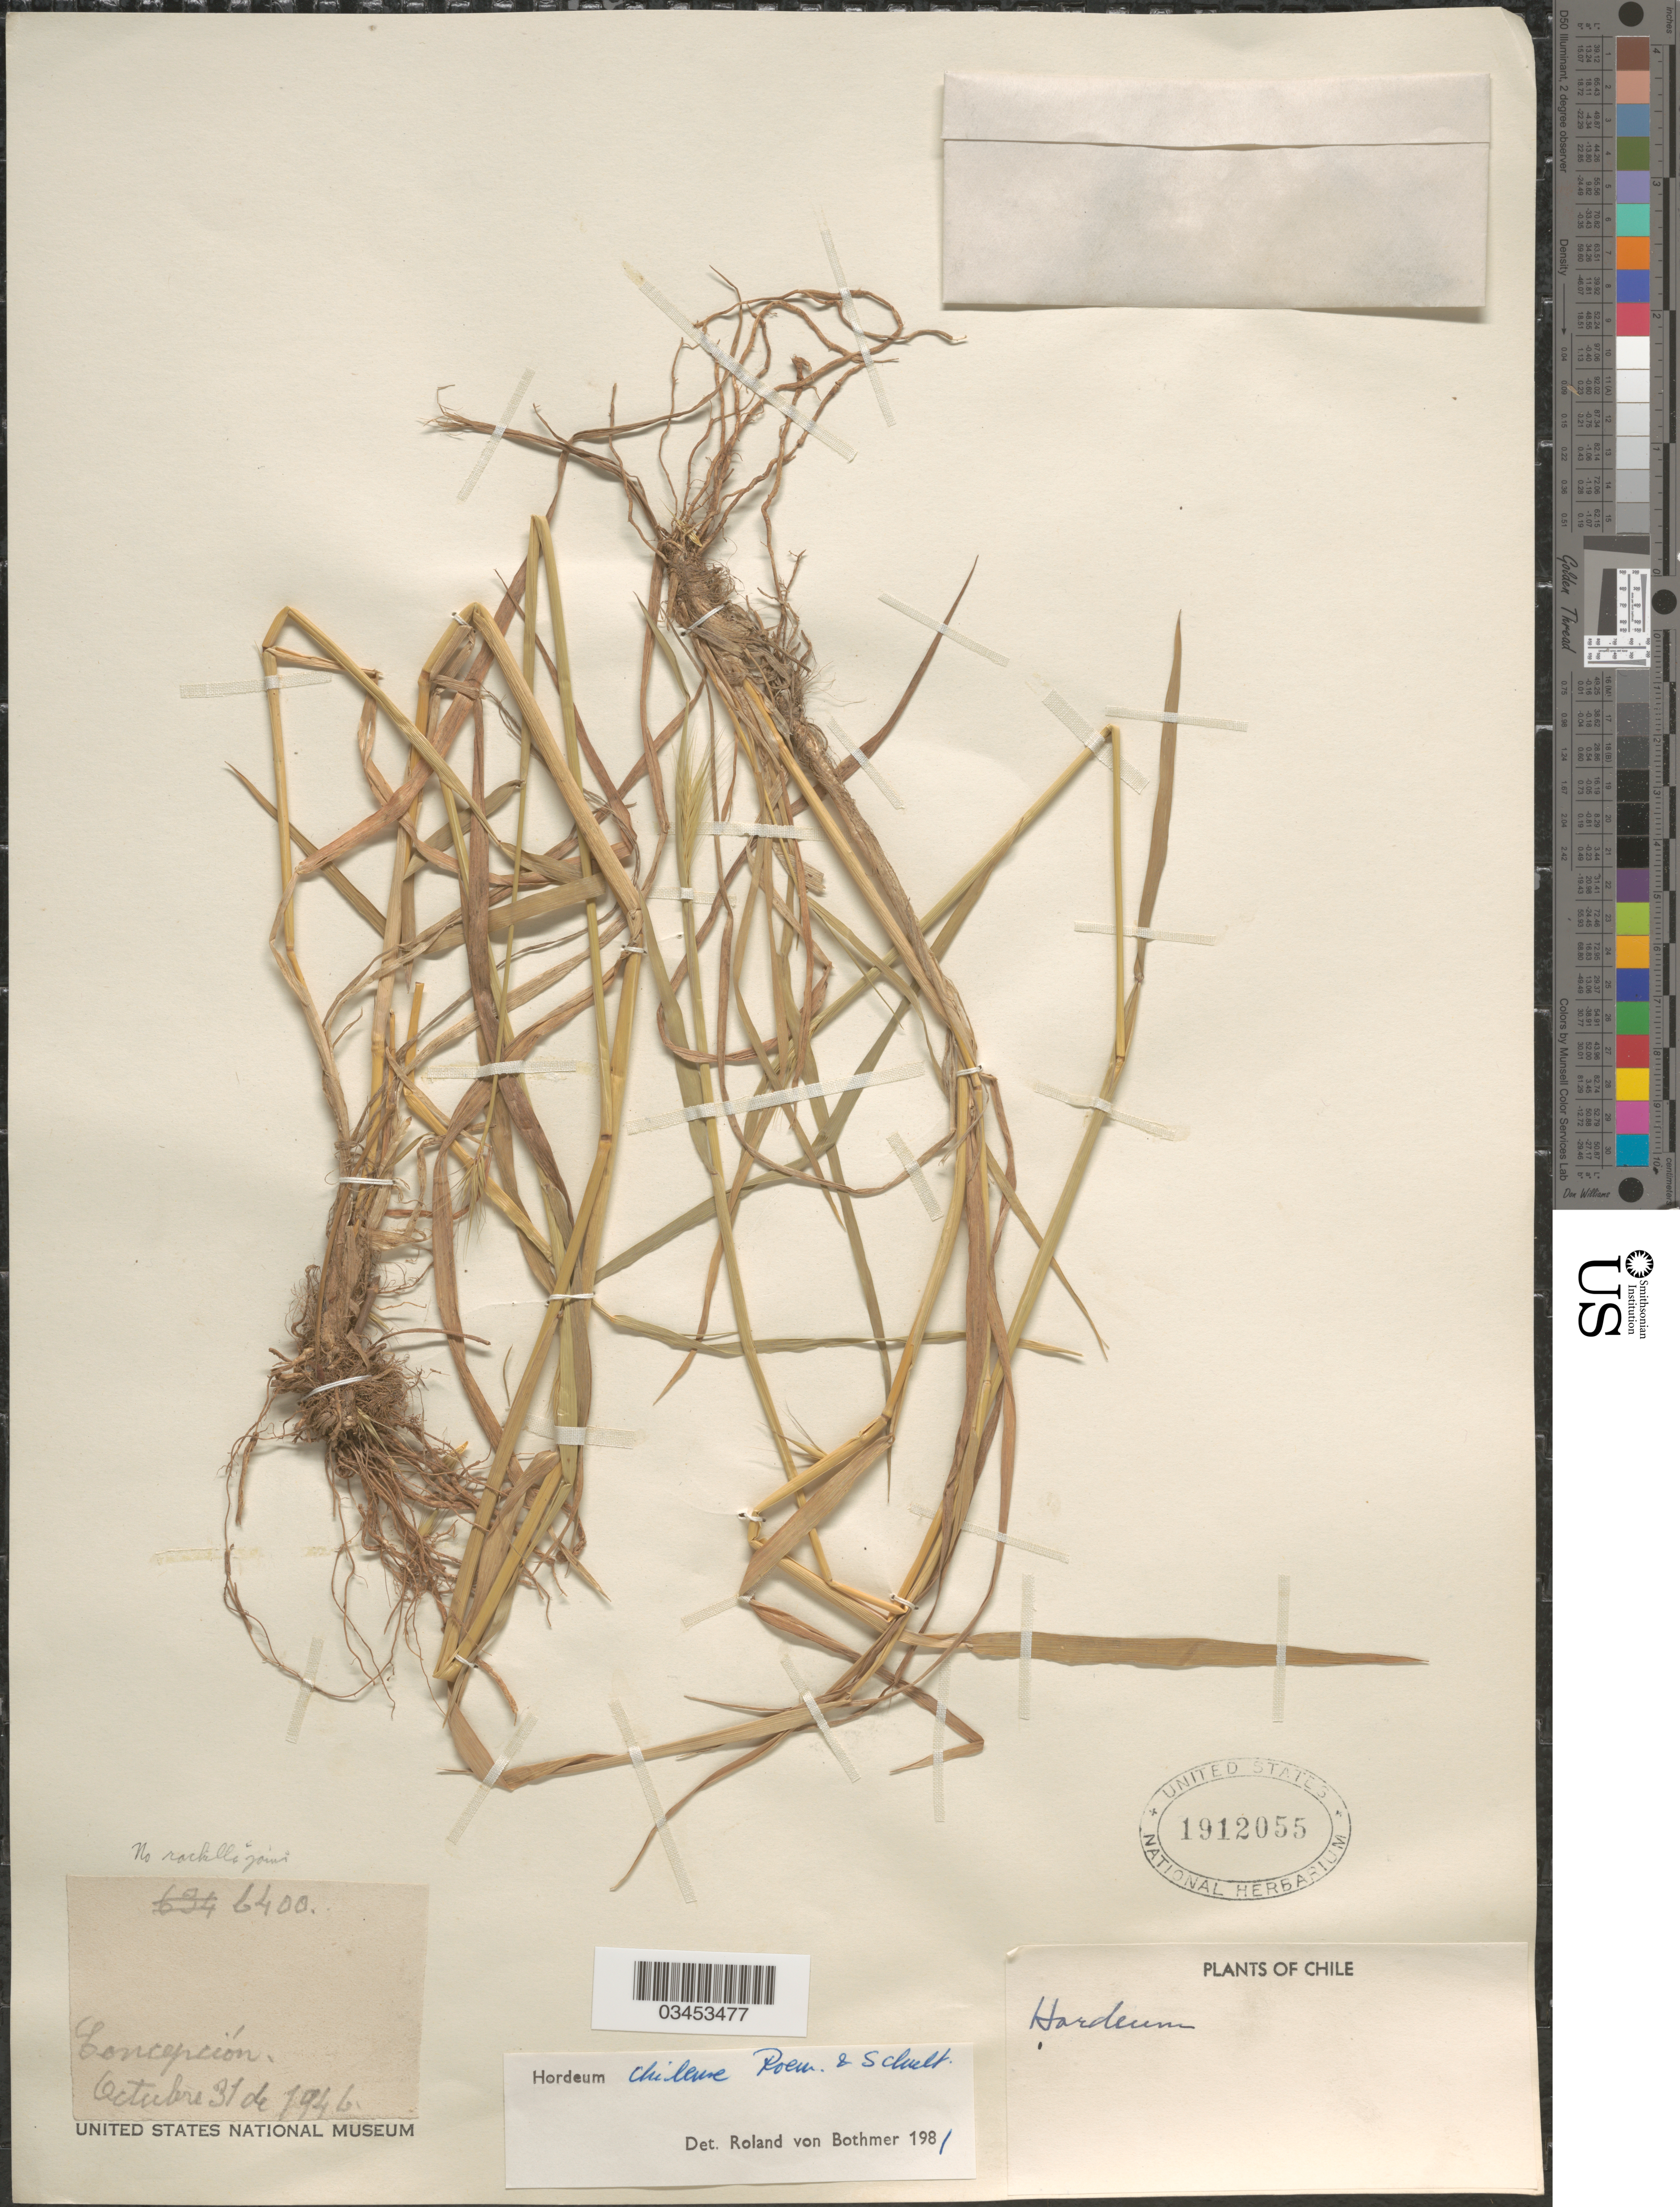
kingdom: Plantae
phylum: Tracheophyta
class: Liliopsida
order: Poales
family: Poaceae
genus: Hordeum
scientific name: Hordeum chilense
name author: Roem. & Schult.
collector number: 6400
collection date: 1946-10-31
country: Chile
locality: Concepción.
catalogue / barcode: US 1912055